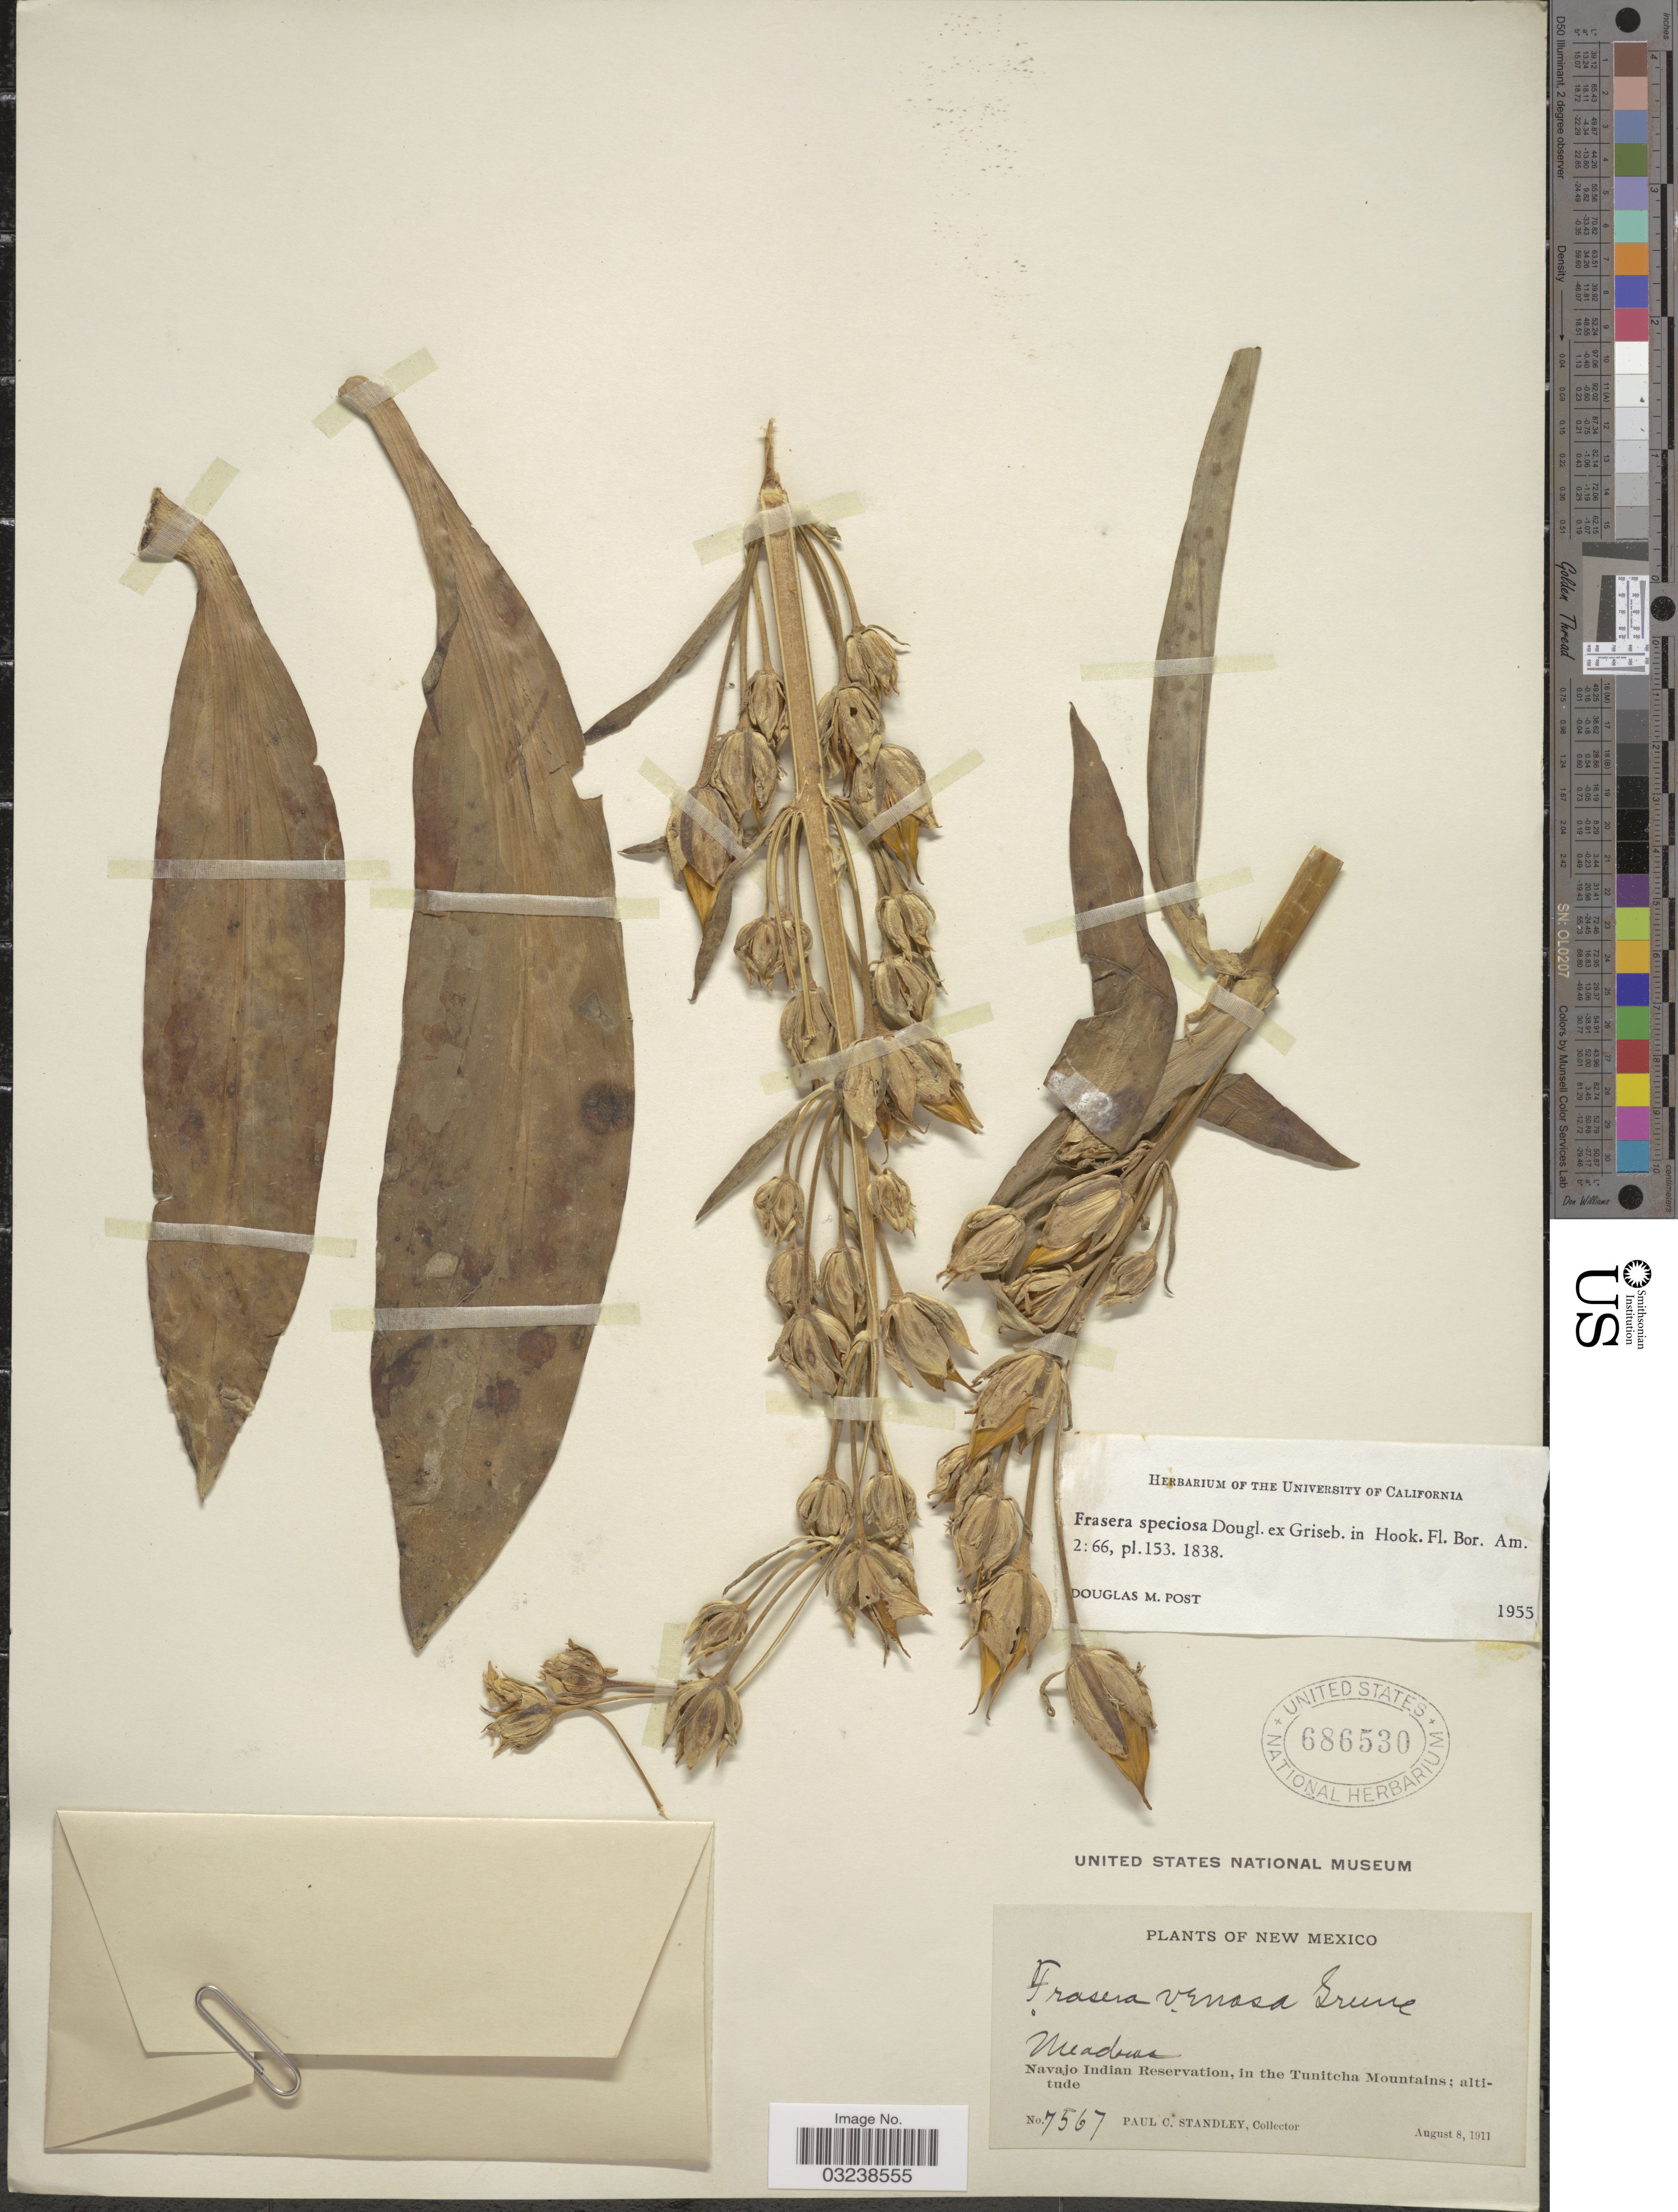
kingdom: Plantae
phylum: Tracheophyta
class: Magnoliopsida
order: Gentianales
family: Gentianaceae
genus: Swertia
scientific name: Swertia radiata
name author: (Kellogg) Kuntze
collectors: P. C. Standley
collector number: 7567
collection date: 1911-08-08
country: United States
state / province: New Mexico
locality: Navajo Indian Reservation, in the Tunitcha Mountains.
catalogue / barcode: US 686530